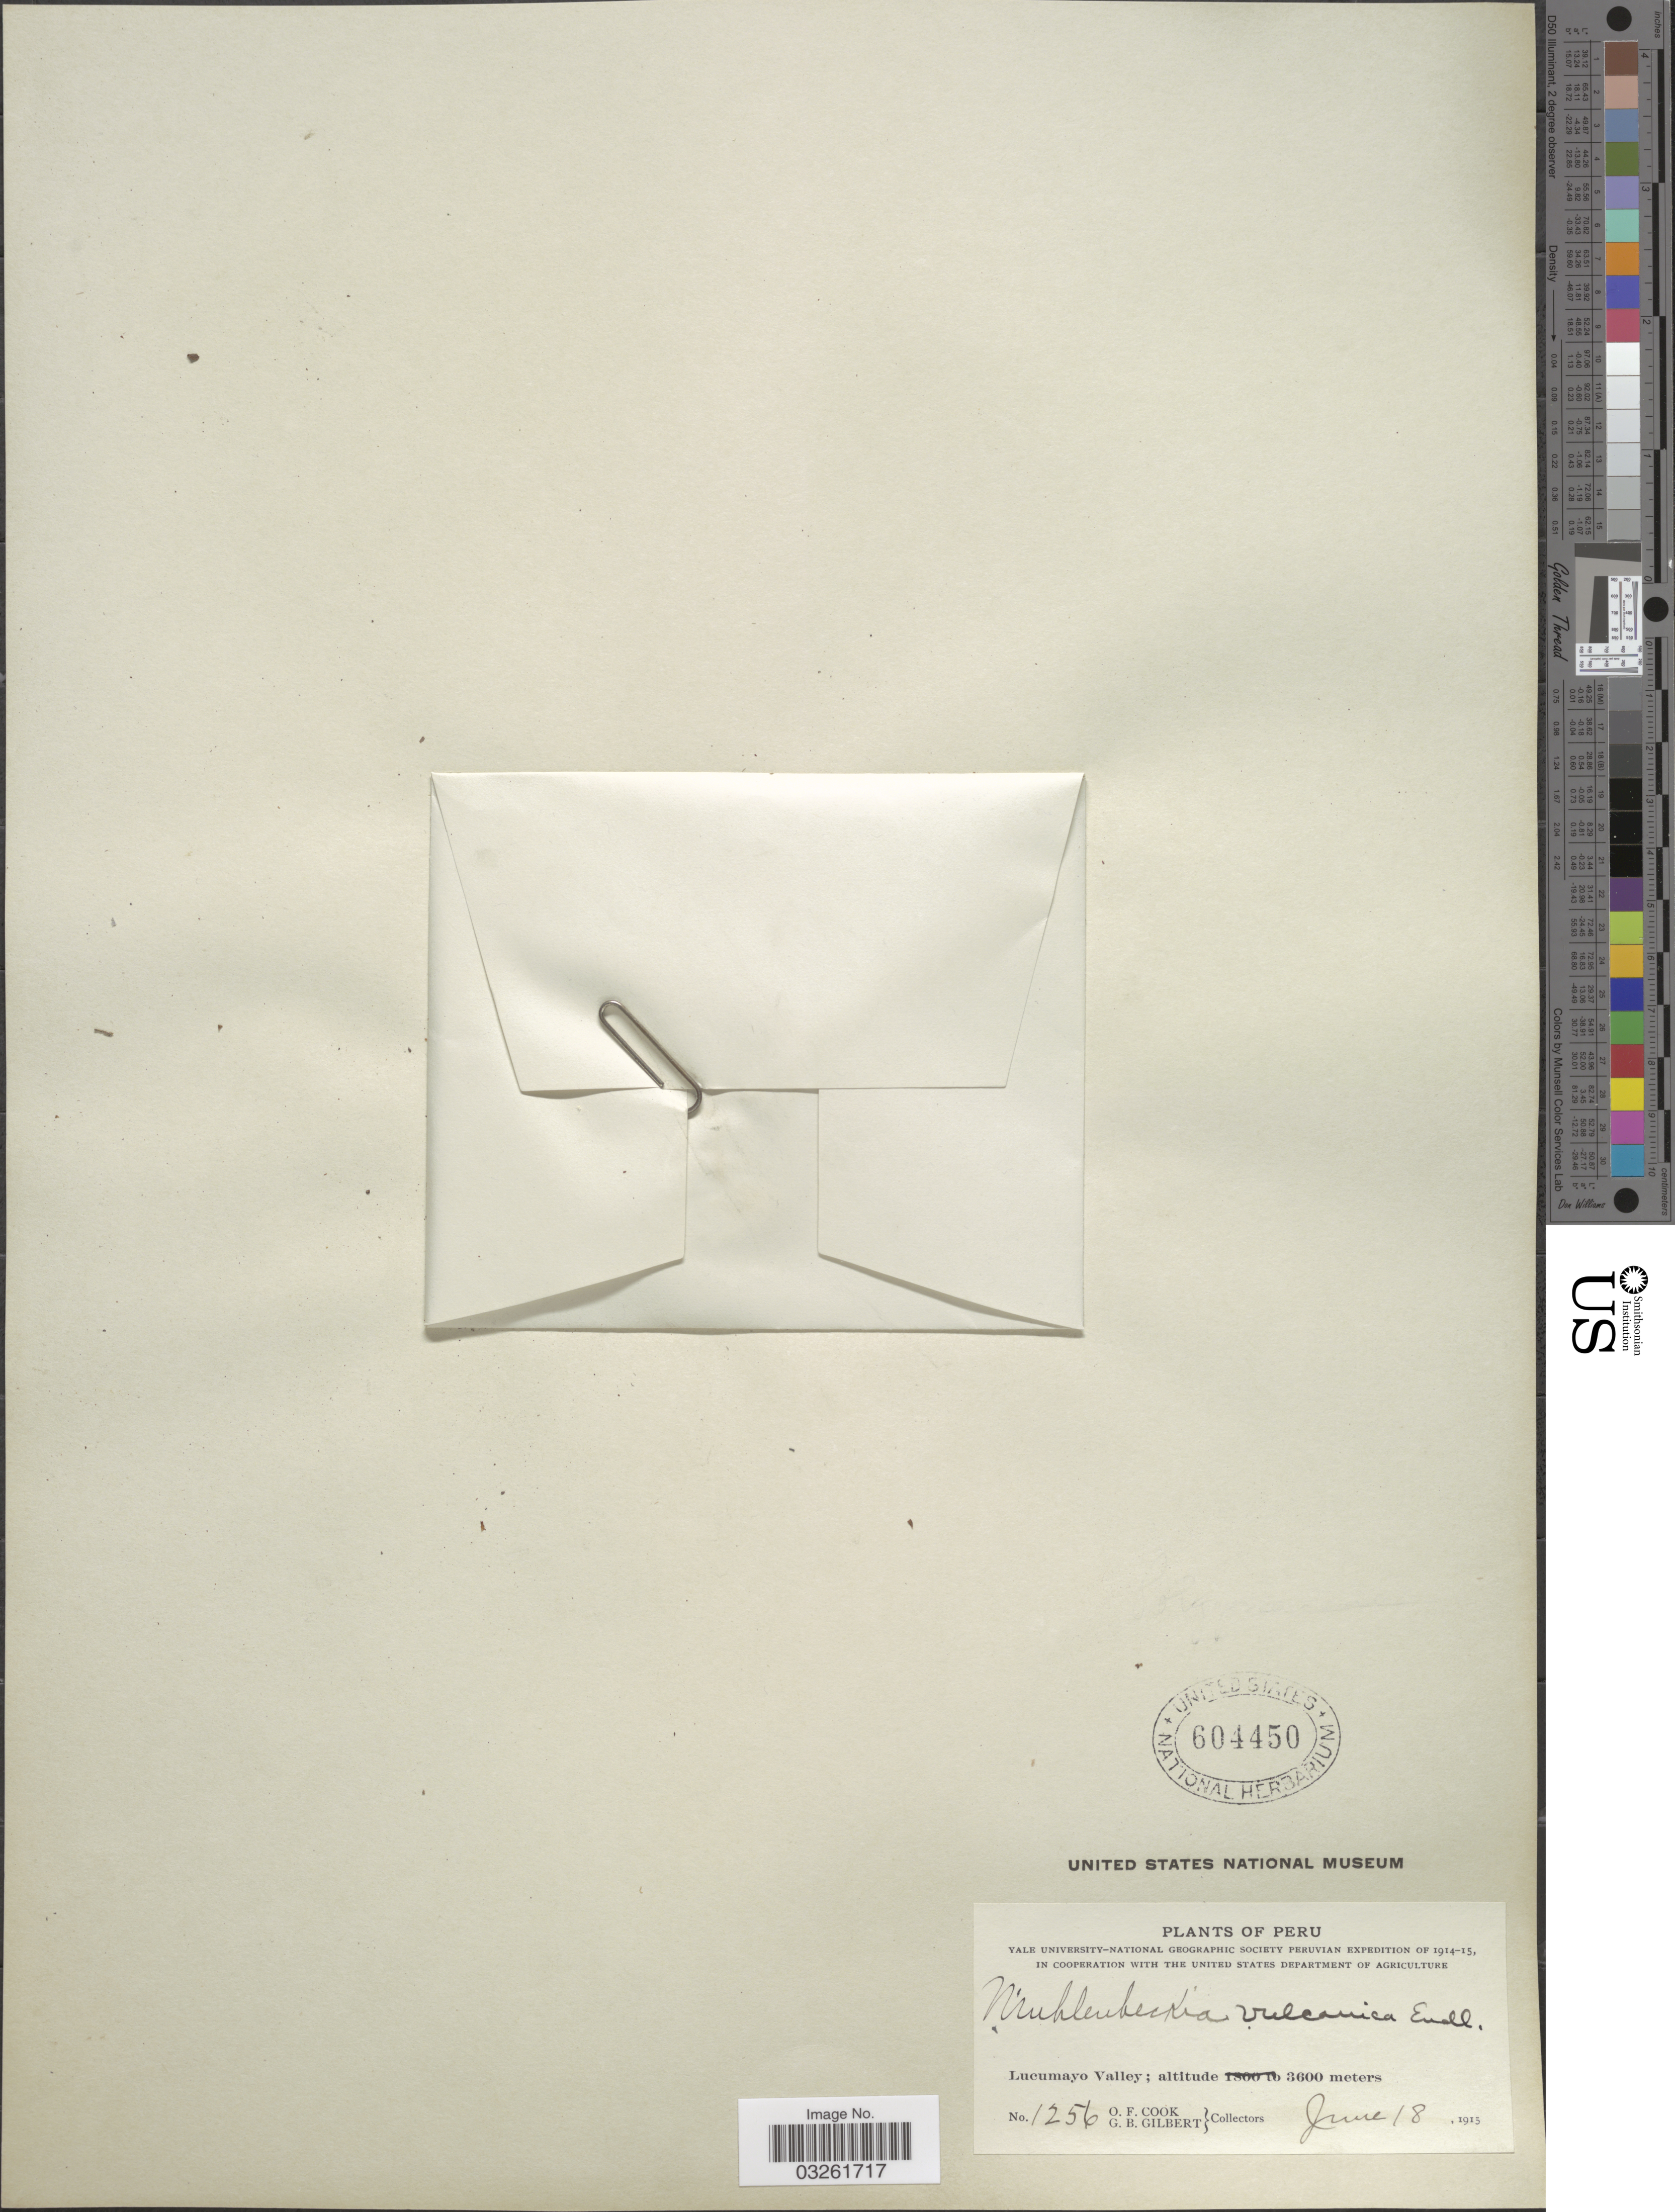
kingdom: Plantae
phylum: Tracheophyta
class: Magnoliopsida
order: Caryophyllales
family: Polygonaceae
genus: Muehlenbeckia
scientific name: Muehlenbeckia volcanica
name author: (Benth.) Endl.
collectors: O. F. Cook & G. B. Gilbert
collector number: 1256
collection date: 1915-06-18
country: Peru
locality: Lucumayo Valley.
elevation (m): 3600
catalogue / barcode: US 604450